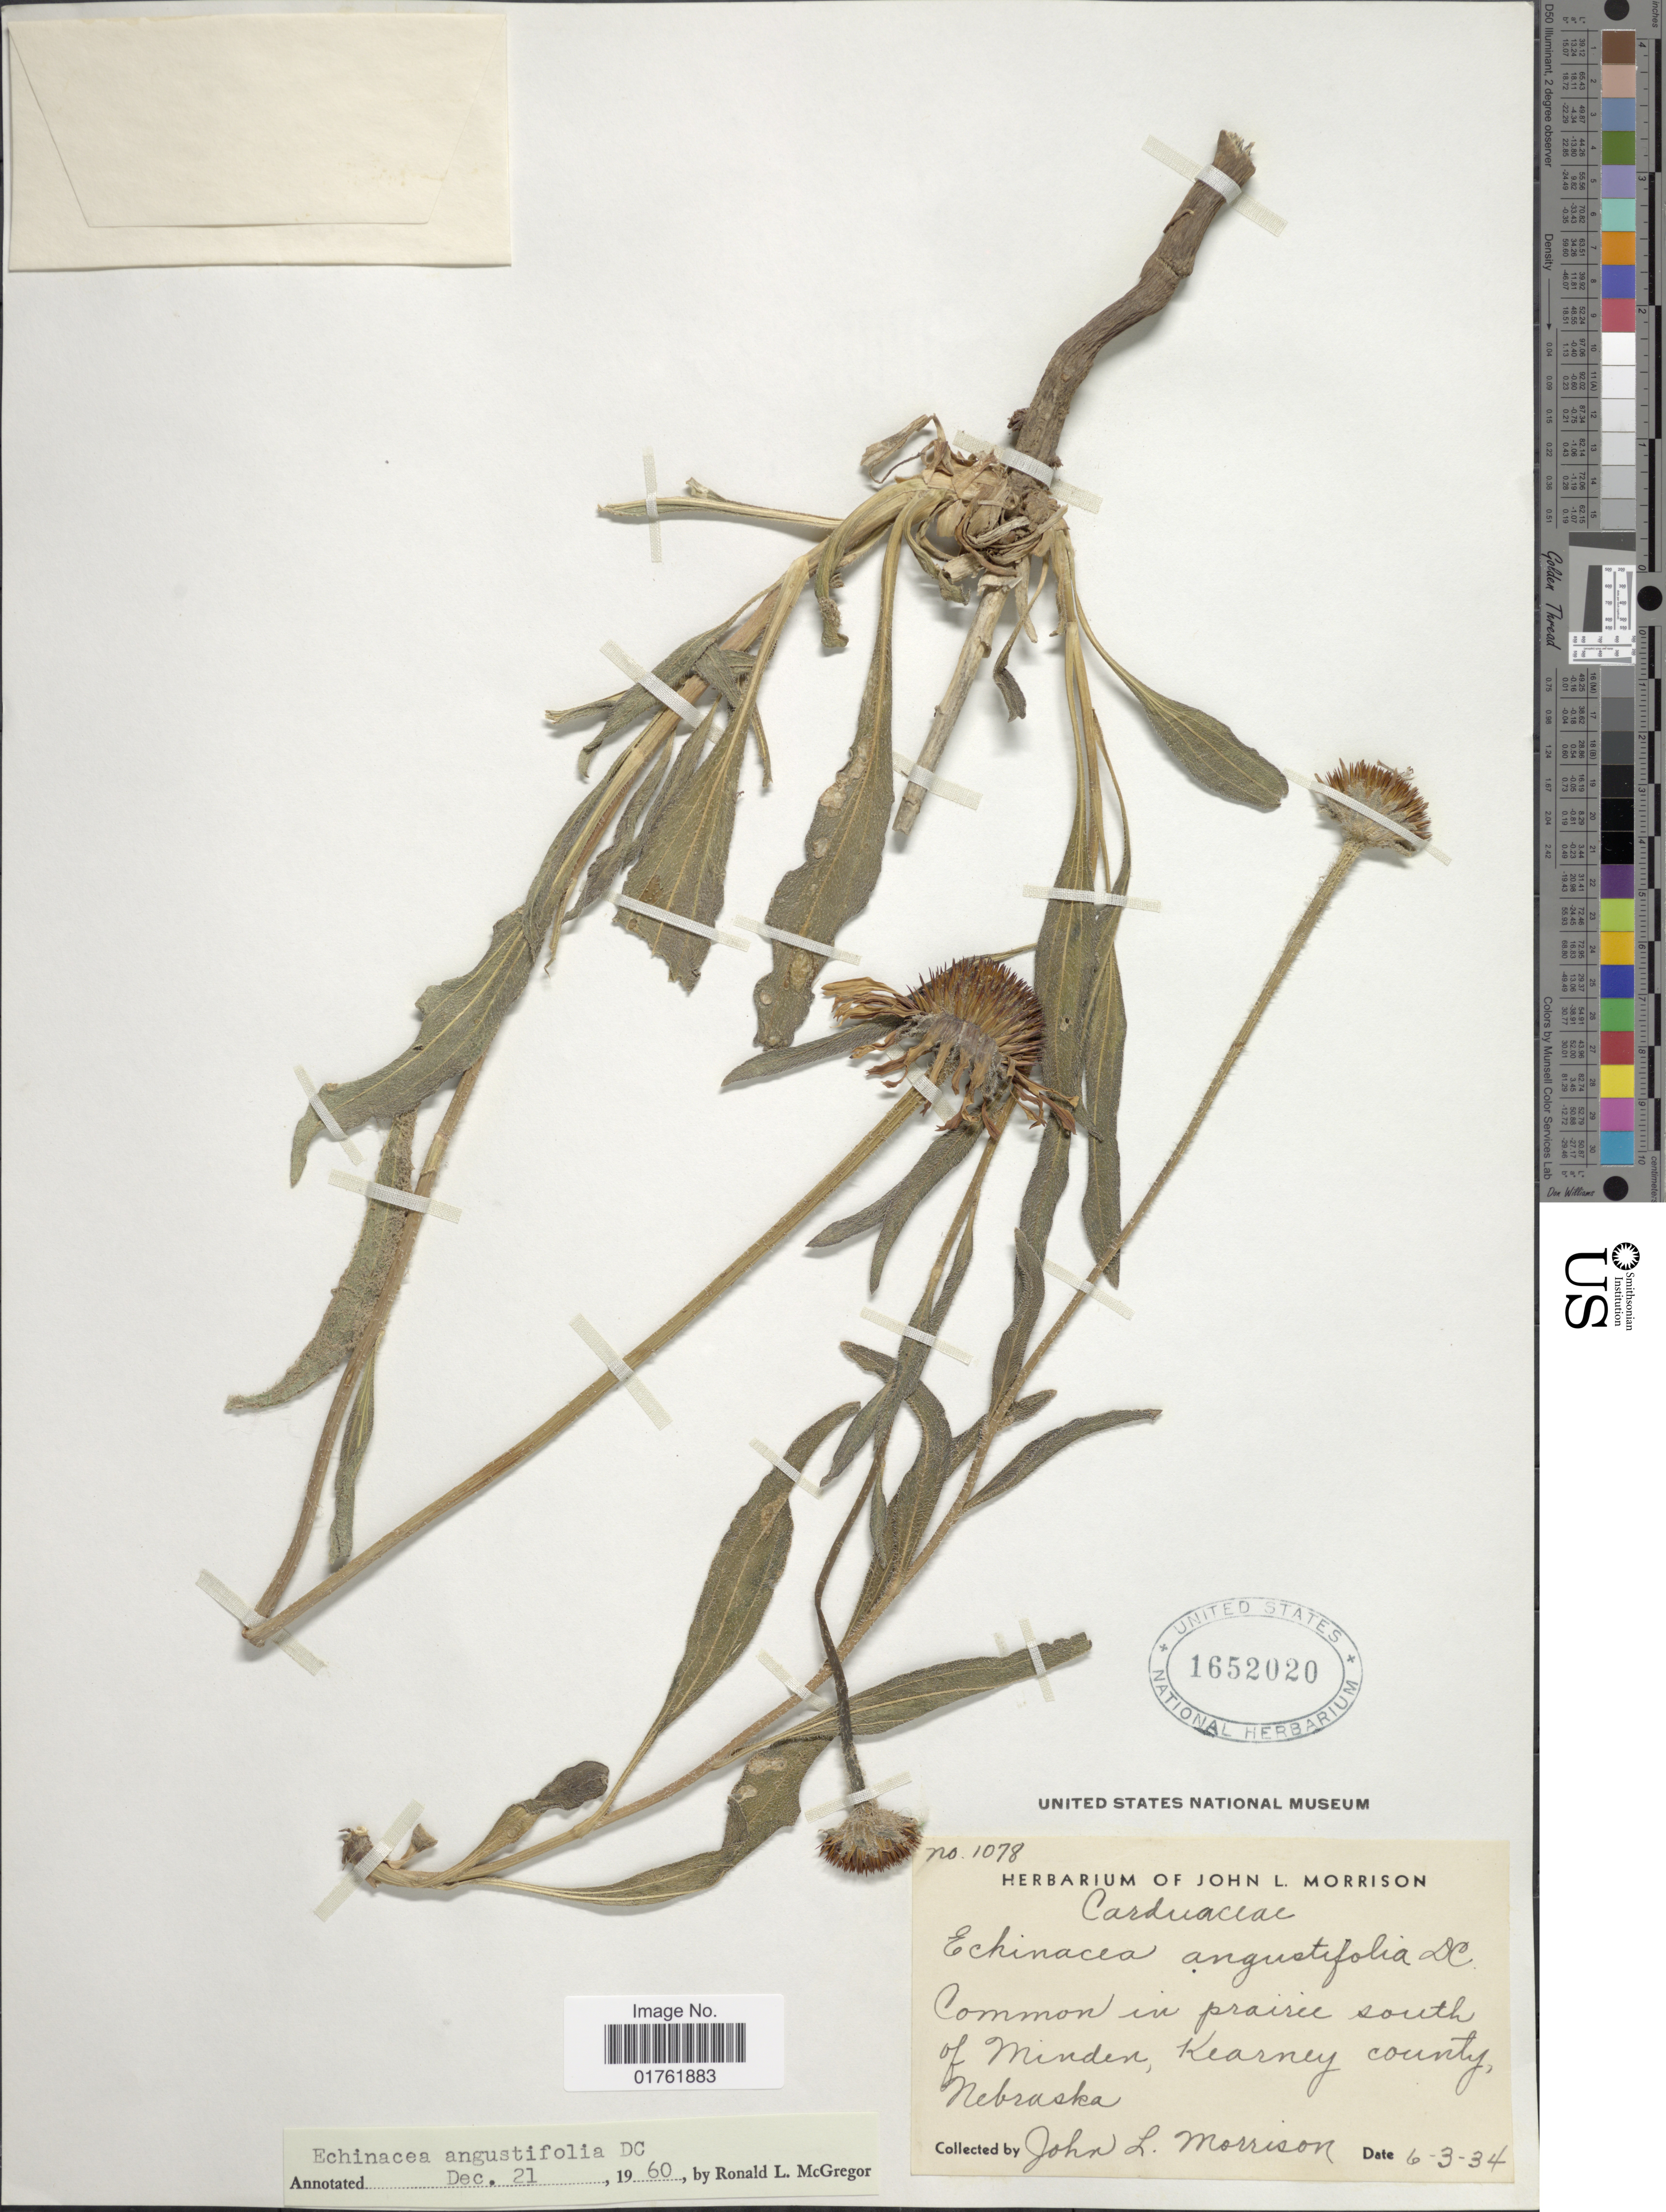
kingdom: Plantae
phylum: Tracheophyta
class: Magnoliopsida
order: Asterales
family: Asteraceae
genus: Echinacea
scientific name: Echinacea angustifolia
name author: DC.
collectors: J. L. Morrison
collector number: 1078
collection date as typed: Transcribed d/m/y: 3/6/34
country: United States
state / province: Nebraska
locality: Common in prairie south of Minden, Kearney county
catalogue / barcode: US 1652020